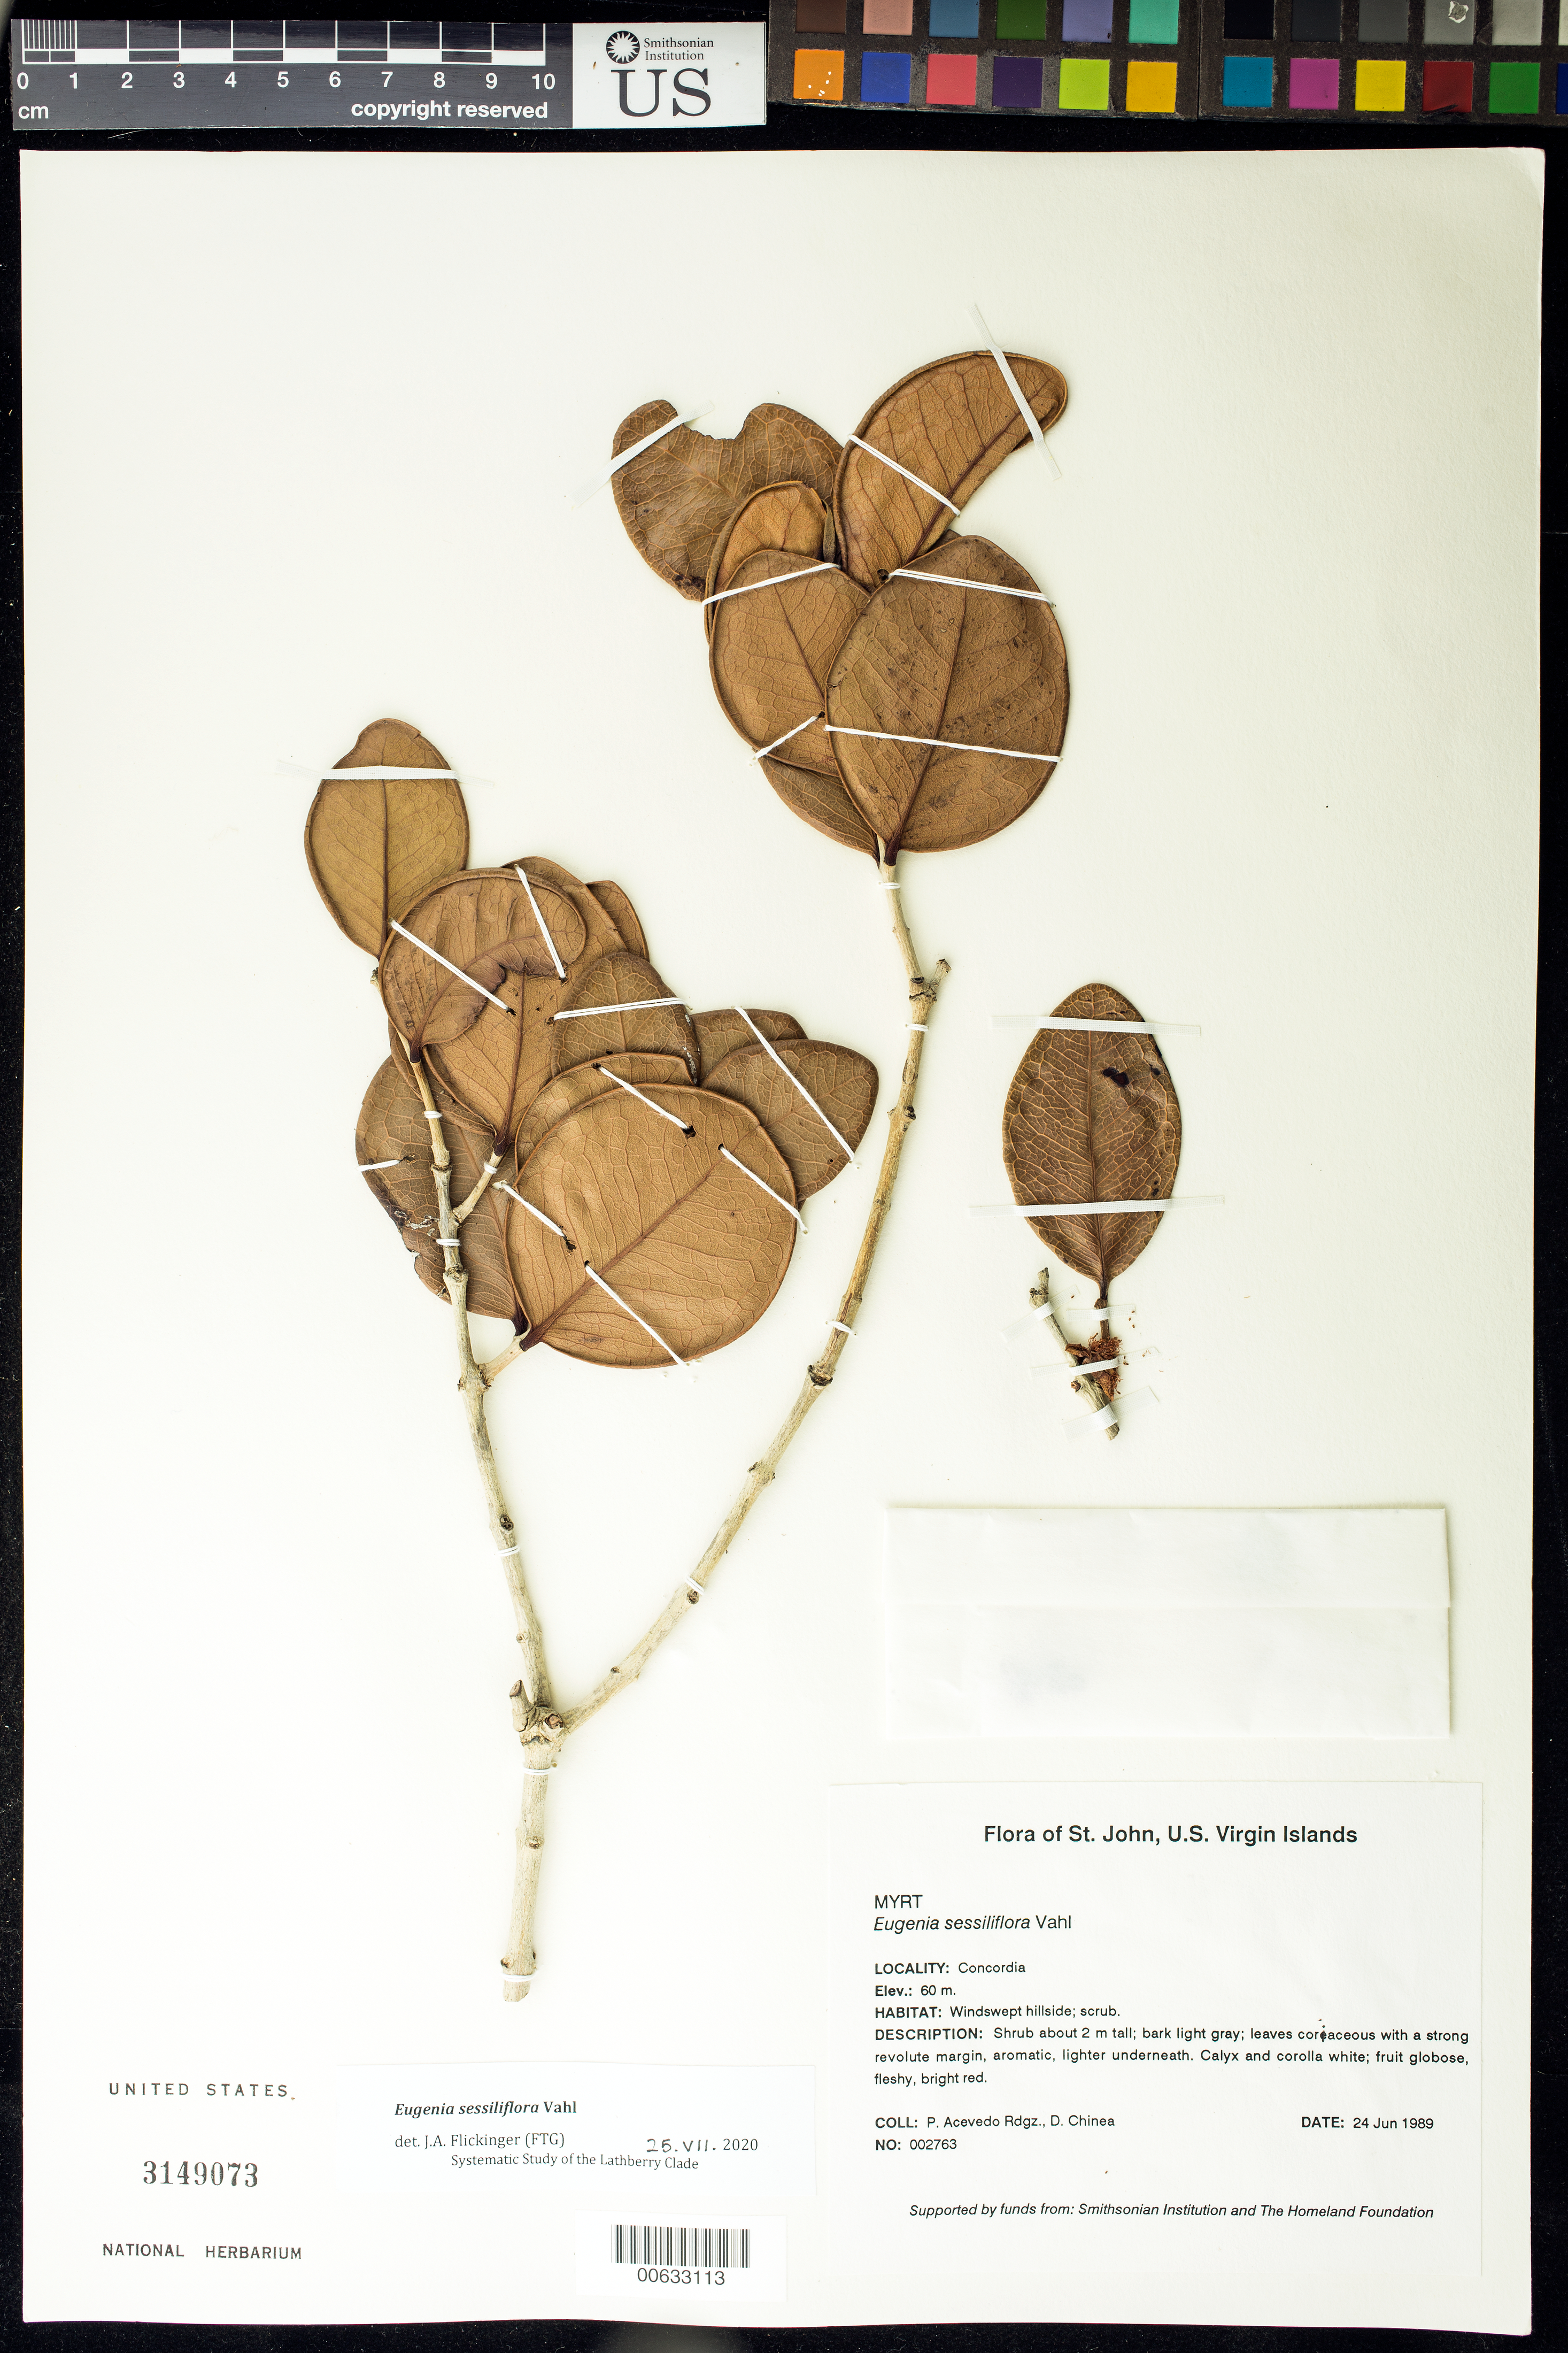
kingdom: Plantae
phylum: Tracheophyta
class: Magnoliopsida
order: Myrtales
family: Myrtaceae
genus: Eugenia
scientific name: Eugenia sessiliflora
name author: Vahl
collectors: P. Acevedo-Rodr. & D. Chinea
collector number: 2763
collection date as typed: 24 Jun 1989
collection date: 1989-06-24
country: U.S. Virgin Islands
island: St. John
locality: Concordia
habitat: Windswept hillside; scrub.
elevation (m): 60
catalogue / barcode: US 3149073